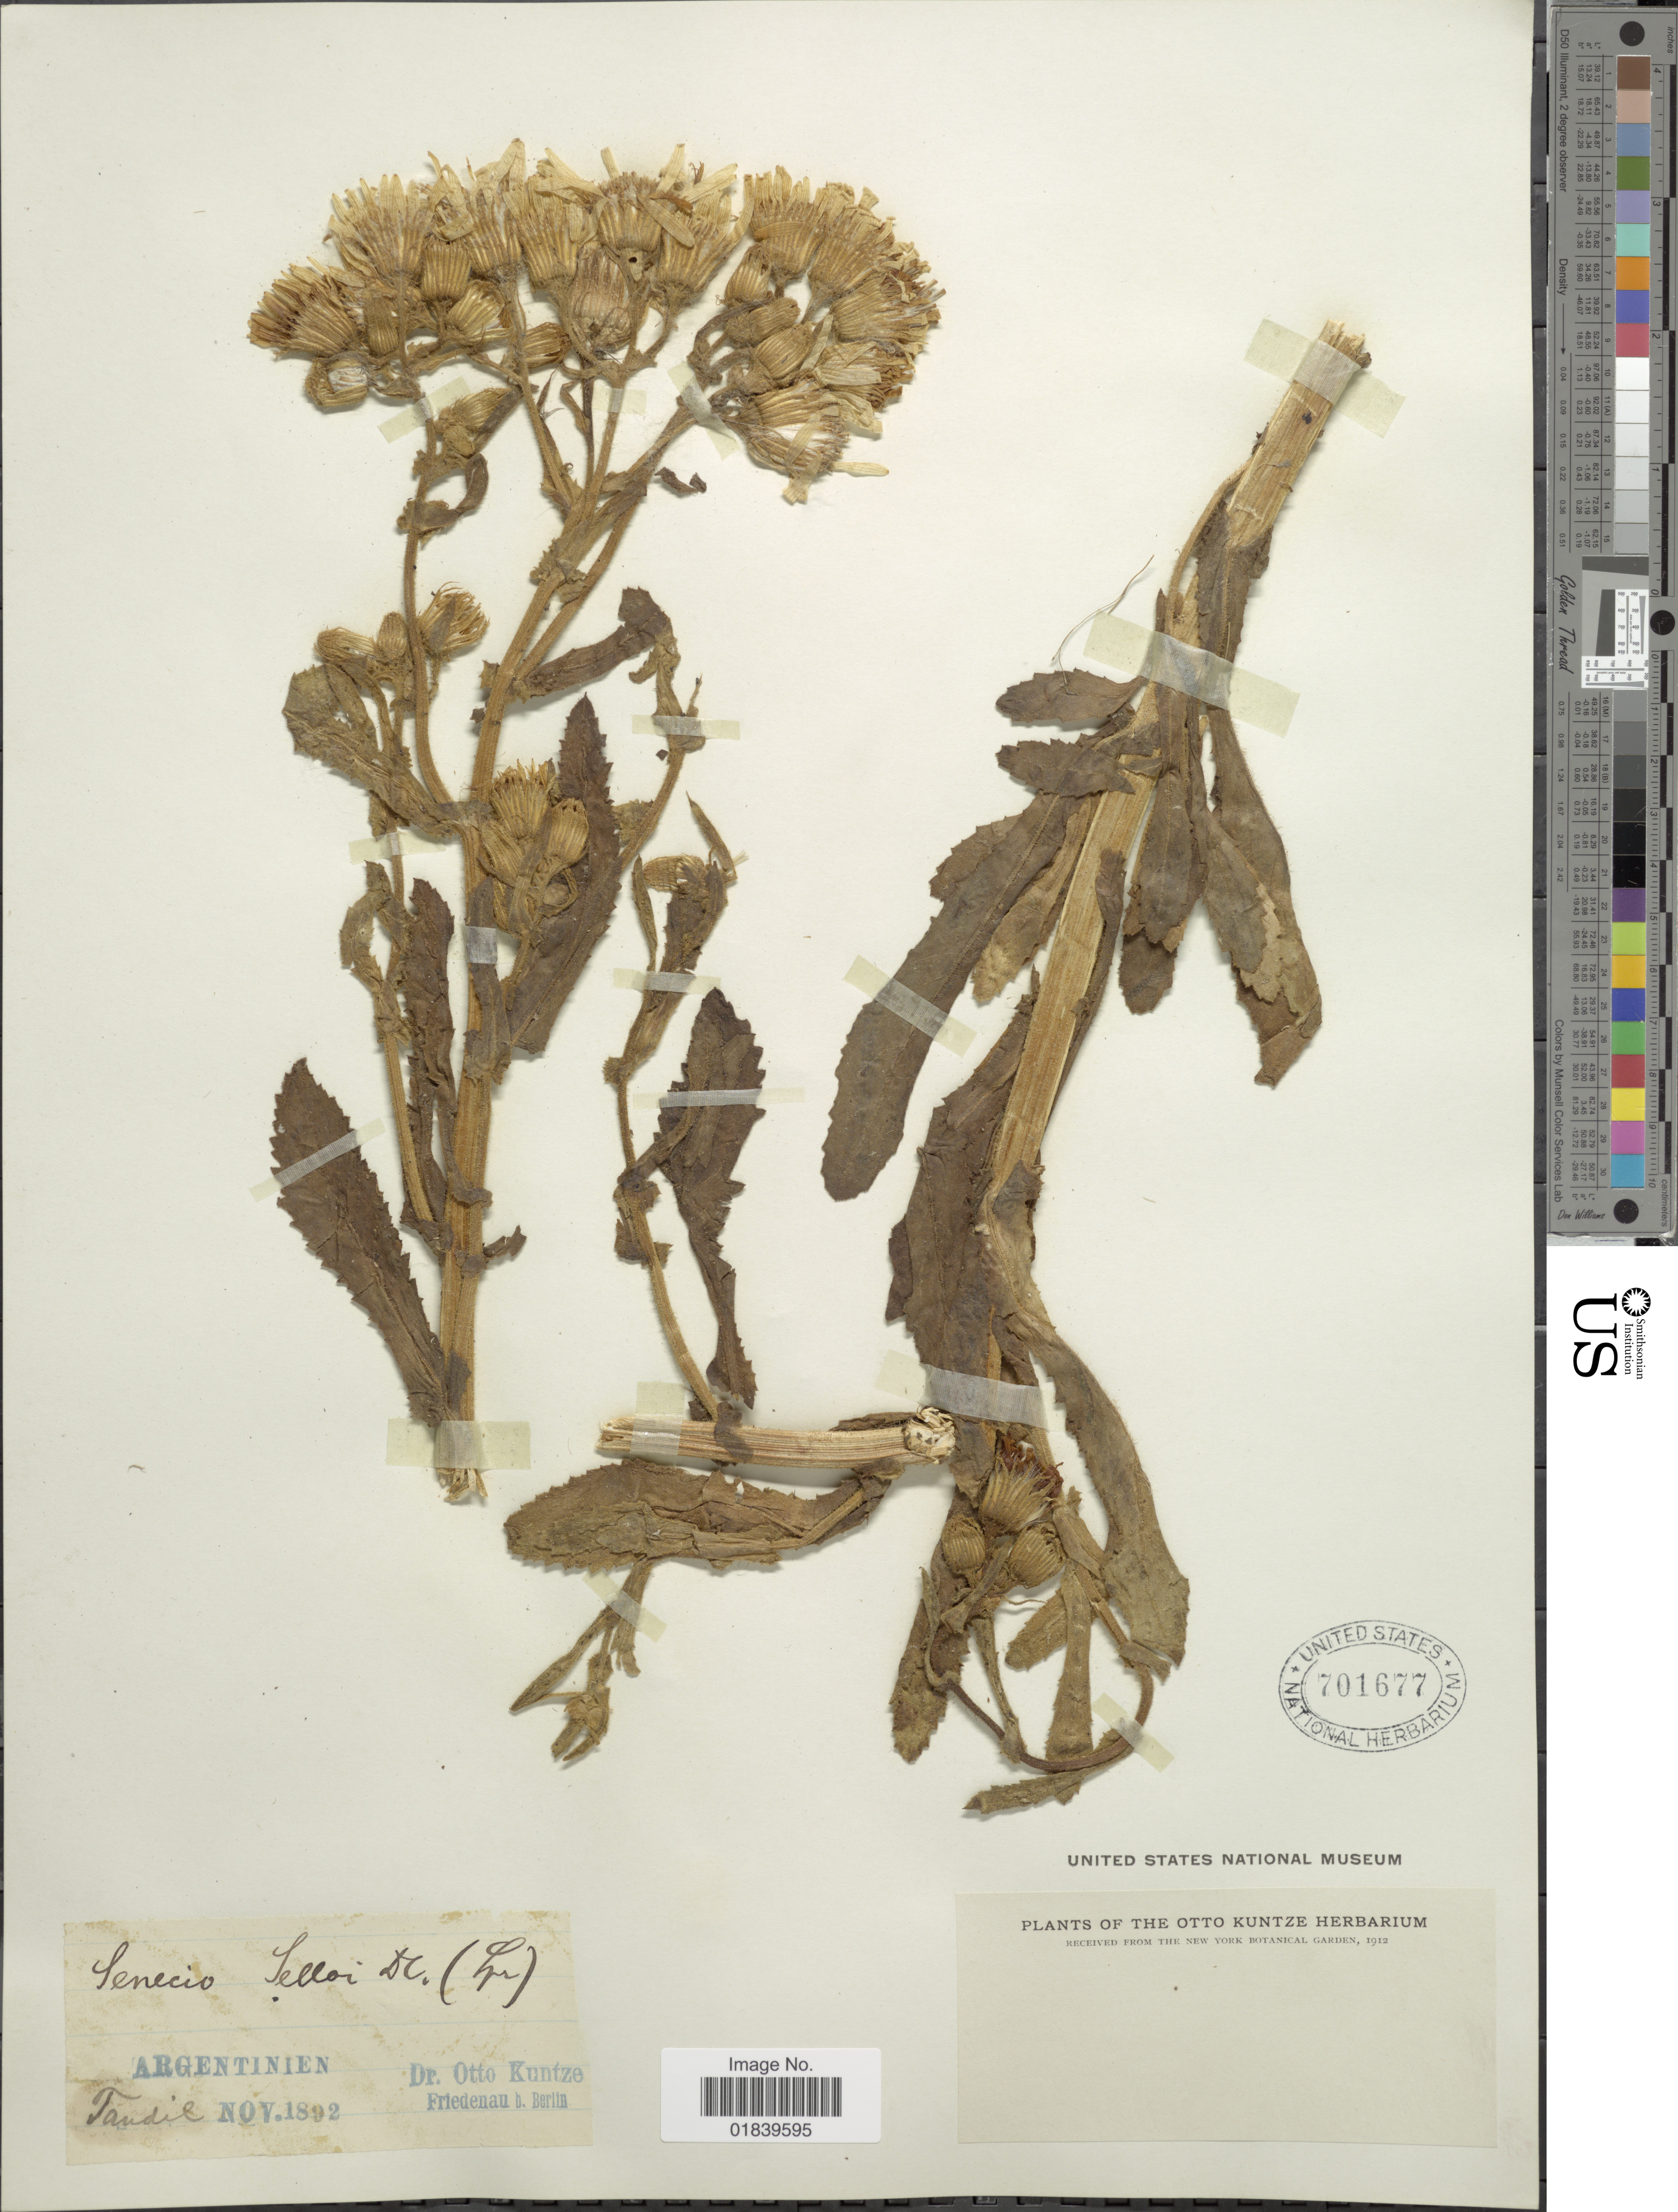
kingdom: Plantae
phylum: Tracheophyta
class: Magnoliopsida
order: Asterales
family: Asteraceae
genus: Senecio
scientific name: Senecio selloi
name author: (Spreng.) DC.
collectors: C.E.O. Kuntze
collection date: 1892-11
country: Argentina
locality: Argentinien, Tandil.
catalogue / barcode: US 701677